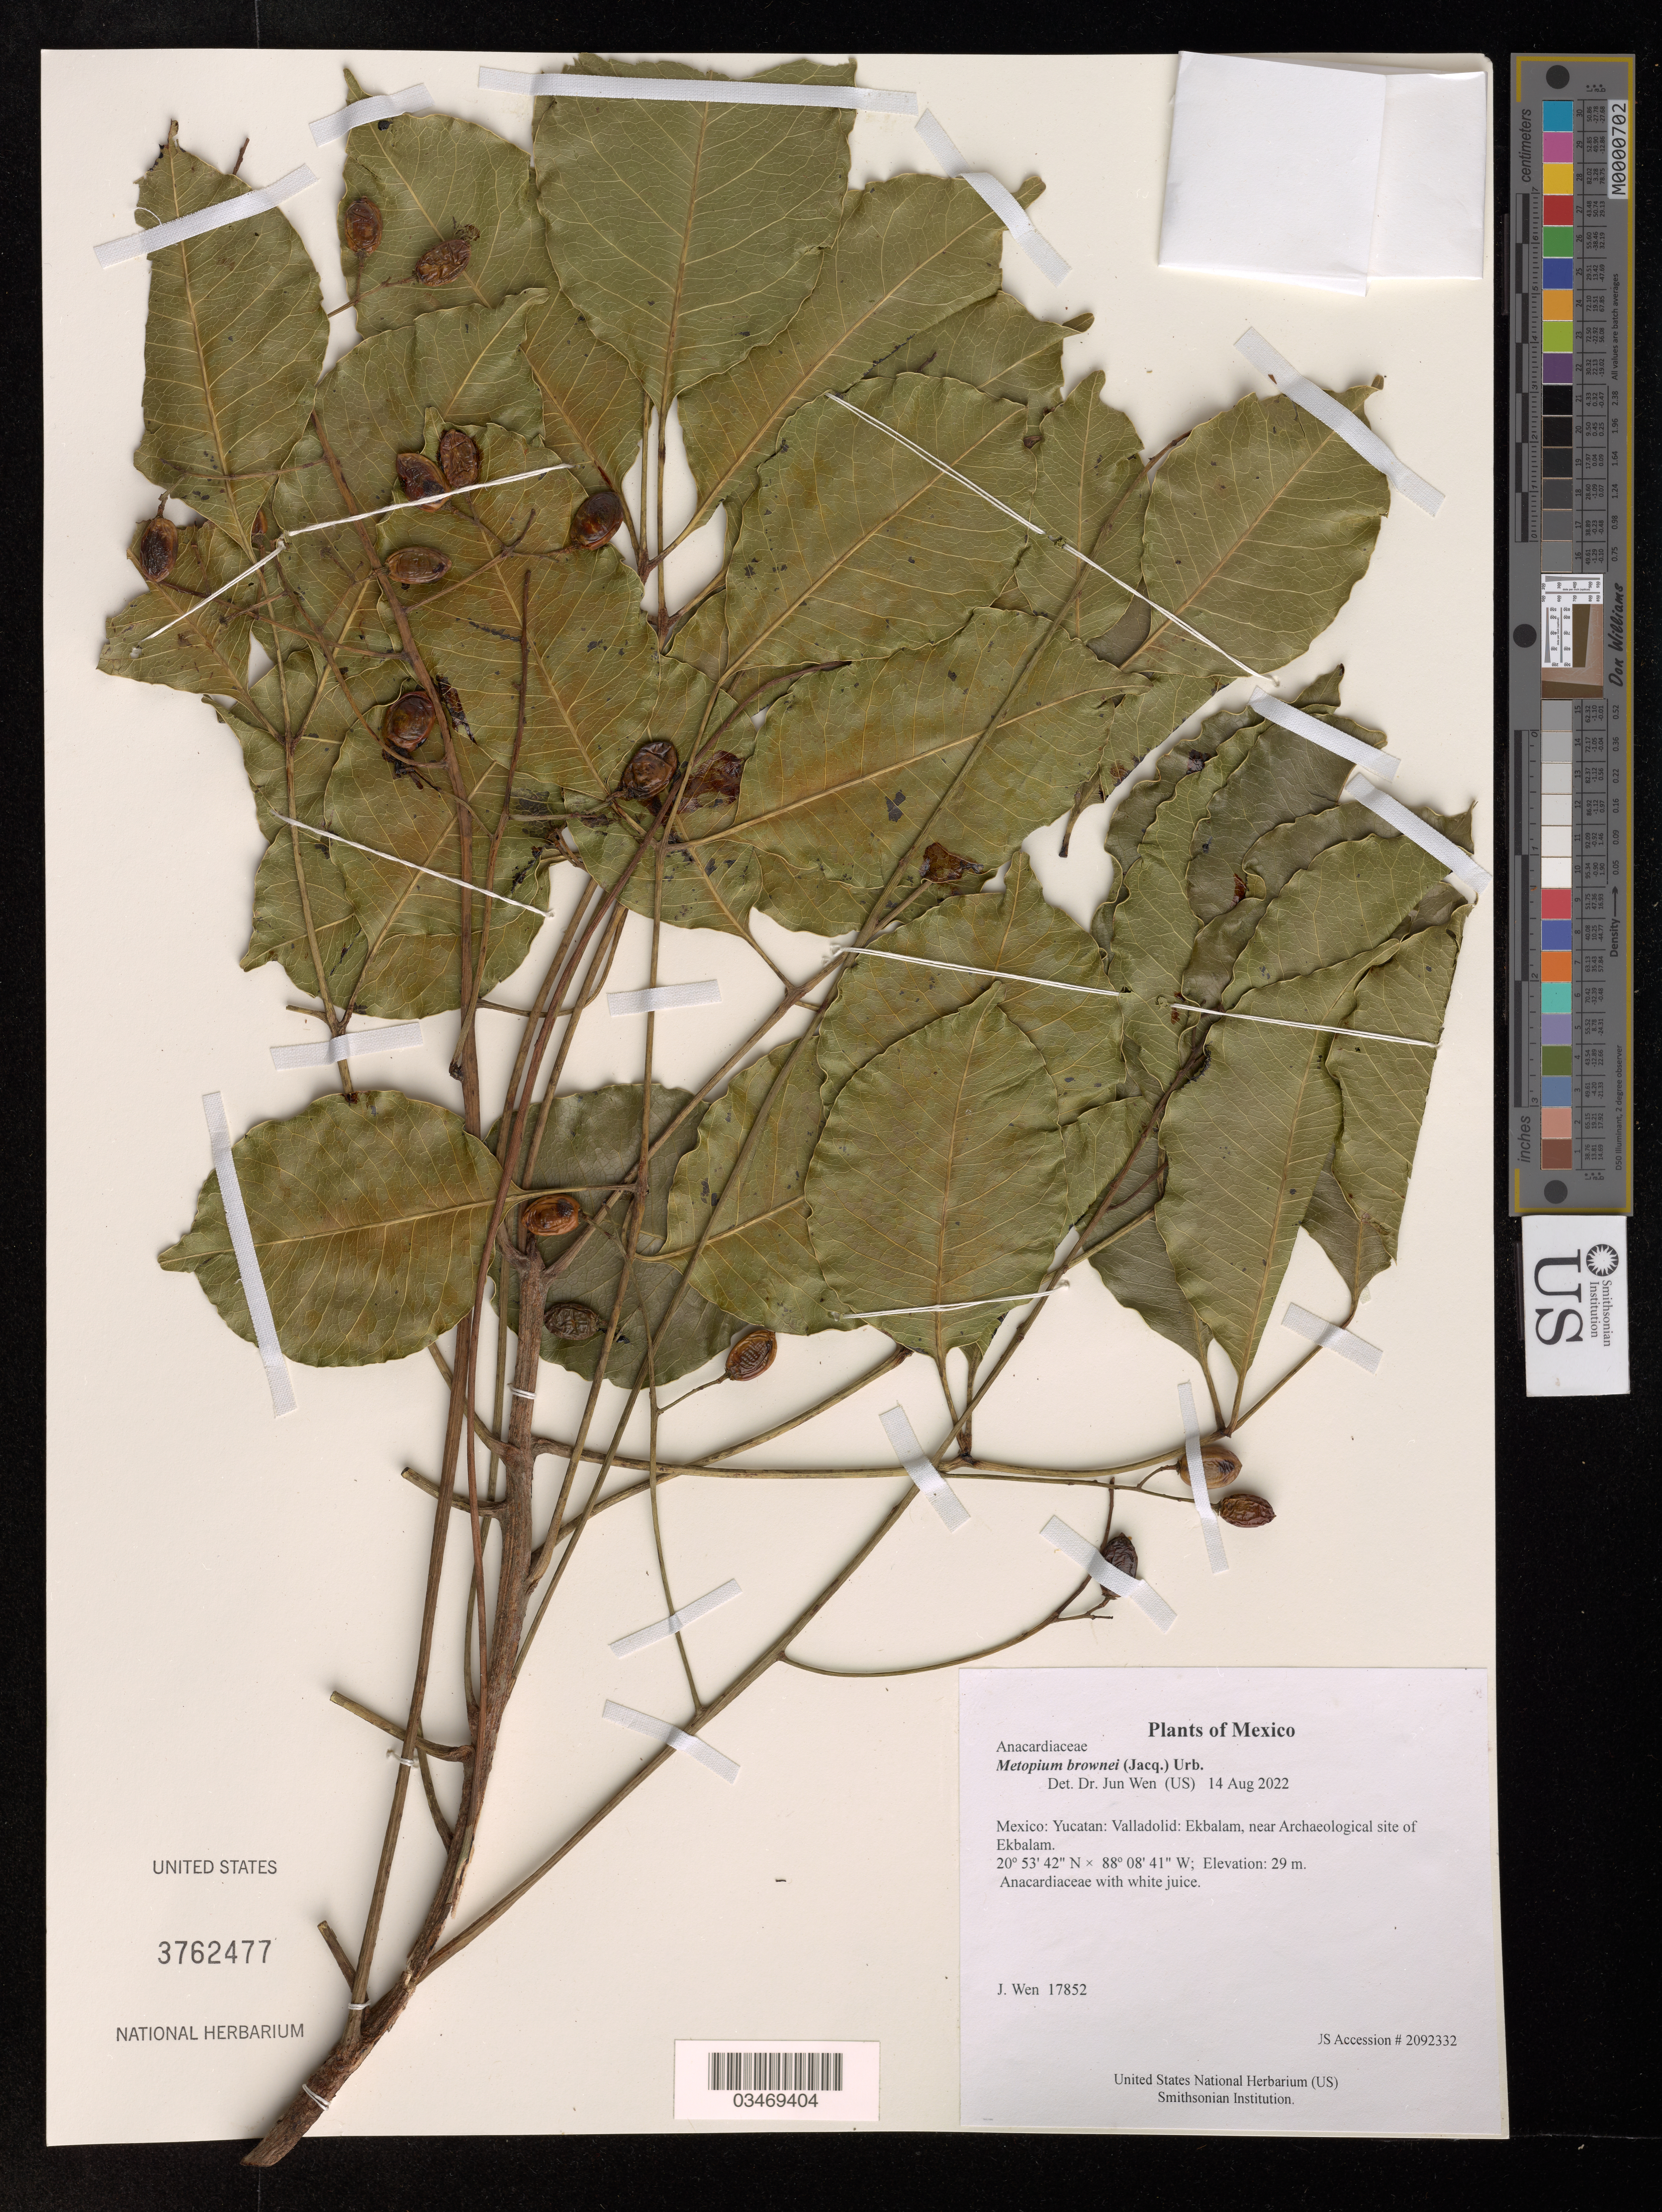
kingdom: Plantae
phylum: Tracheophyta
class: Magnoliopsida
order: Sapindales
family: Anacardiaceae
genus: Metopium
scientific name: Metopium brownei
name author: (Jacq.) Urb.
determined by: Wen, Jun, (BOT), Smithsonian Institution - National Museum of Natural History (UNITED STATES)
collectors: J. Wen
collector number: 17852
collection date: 2022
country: Mexico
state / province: Yucatan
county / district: Valladolid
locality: Ekbalam, near Archaeological site of Ekbalam.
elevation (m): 29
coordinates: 20 5342 N, 88 841 W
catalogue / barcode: US 3762477